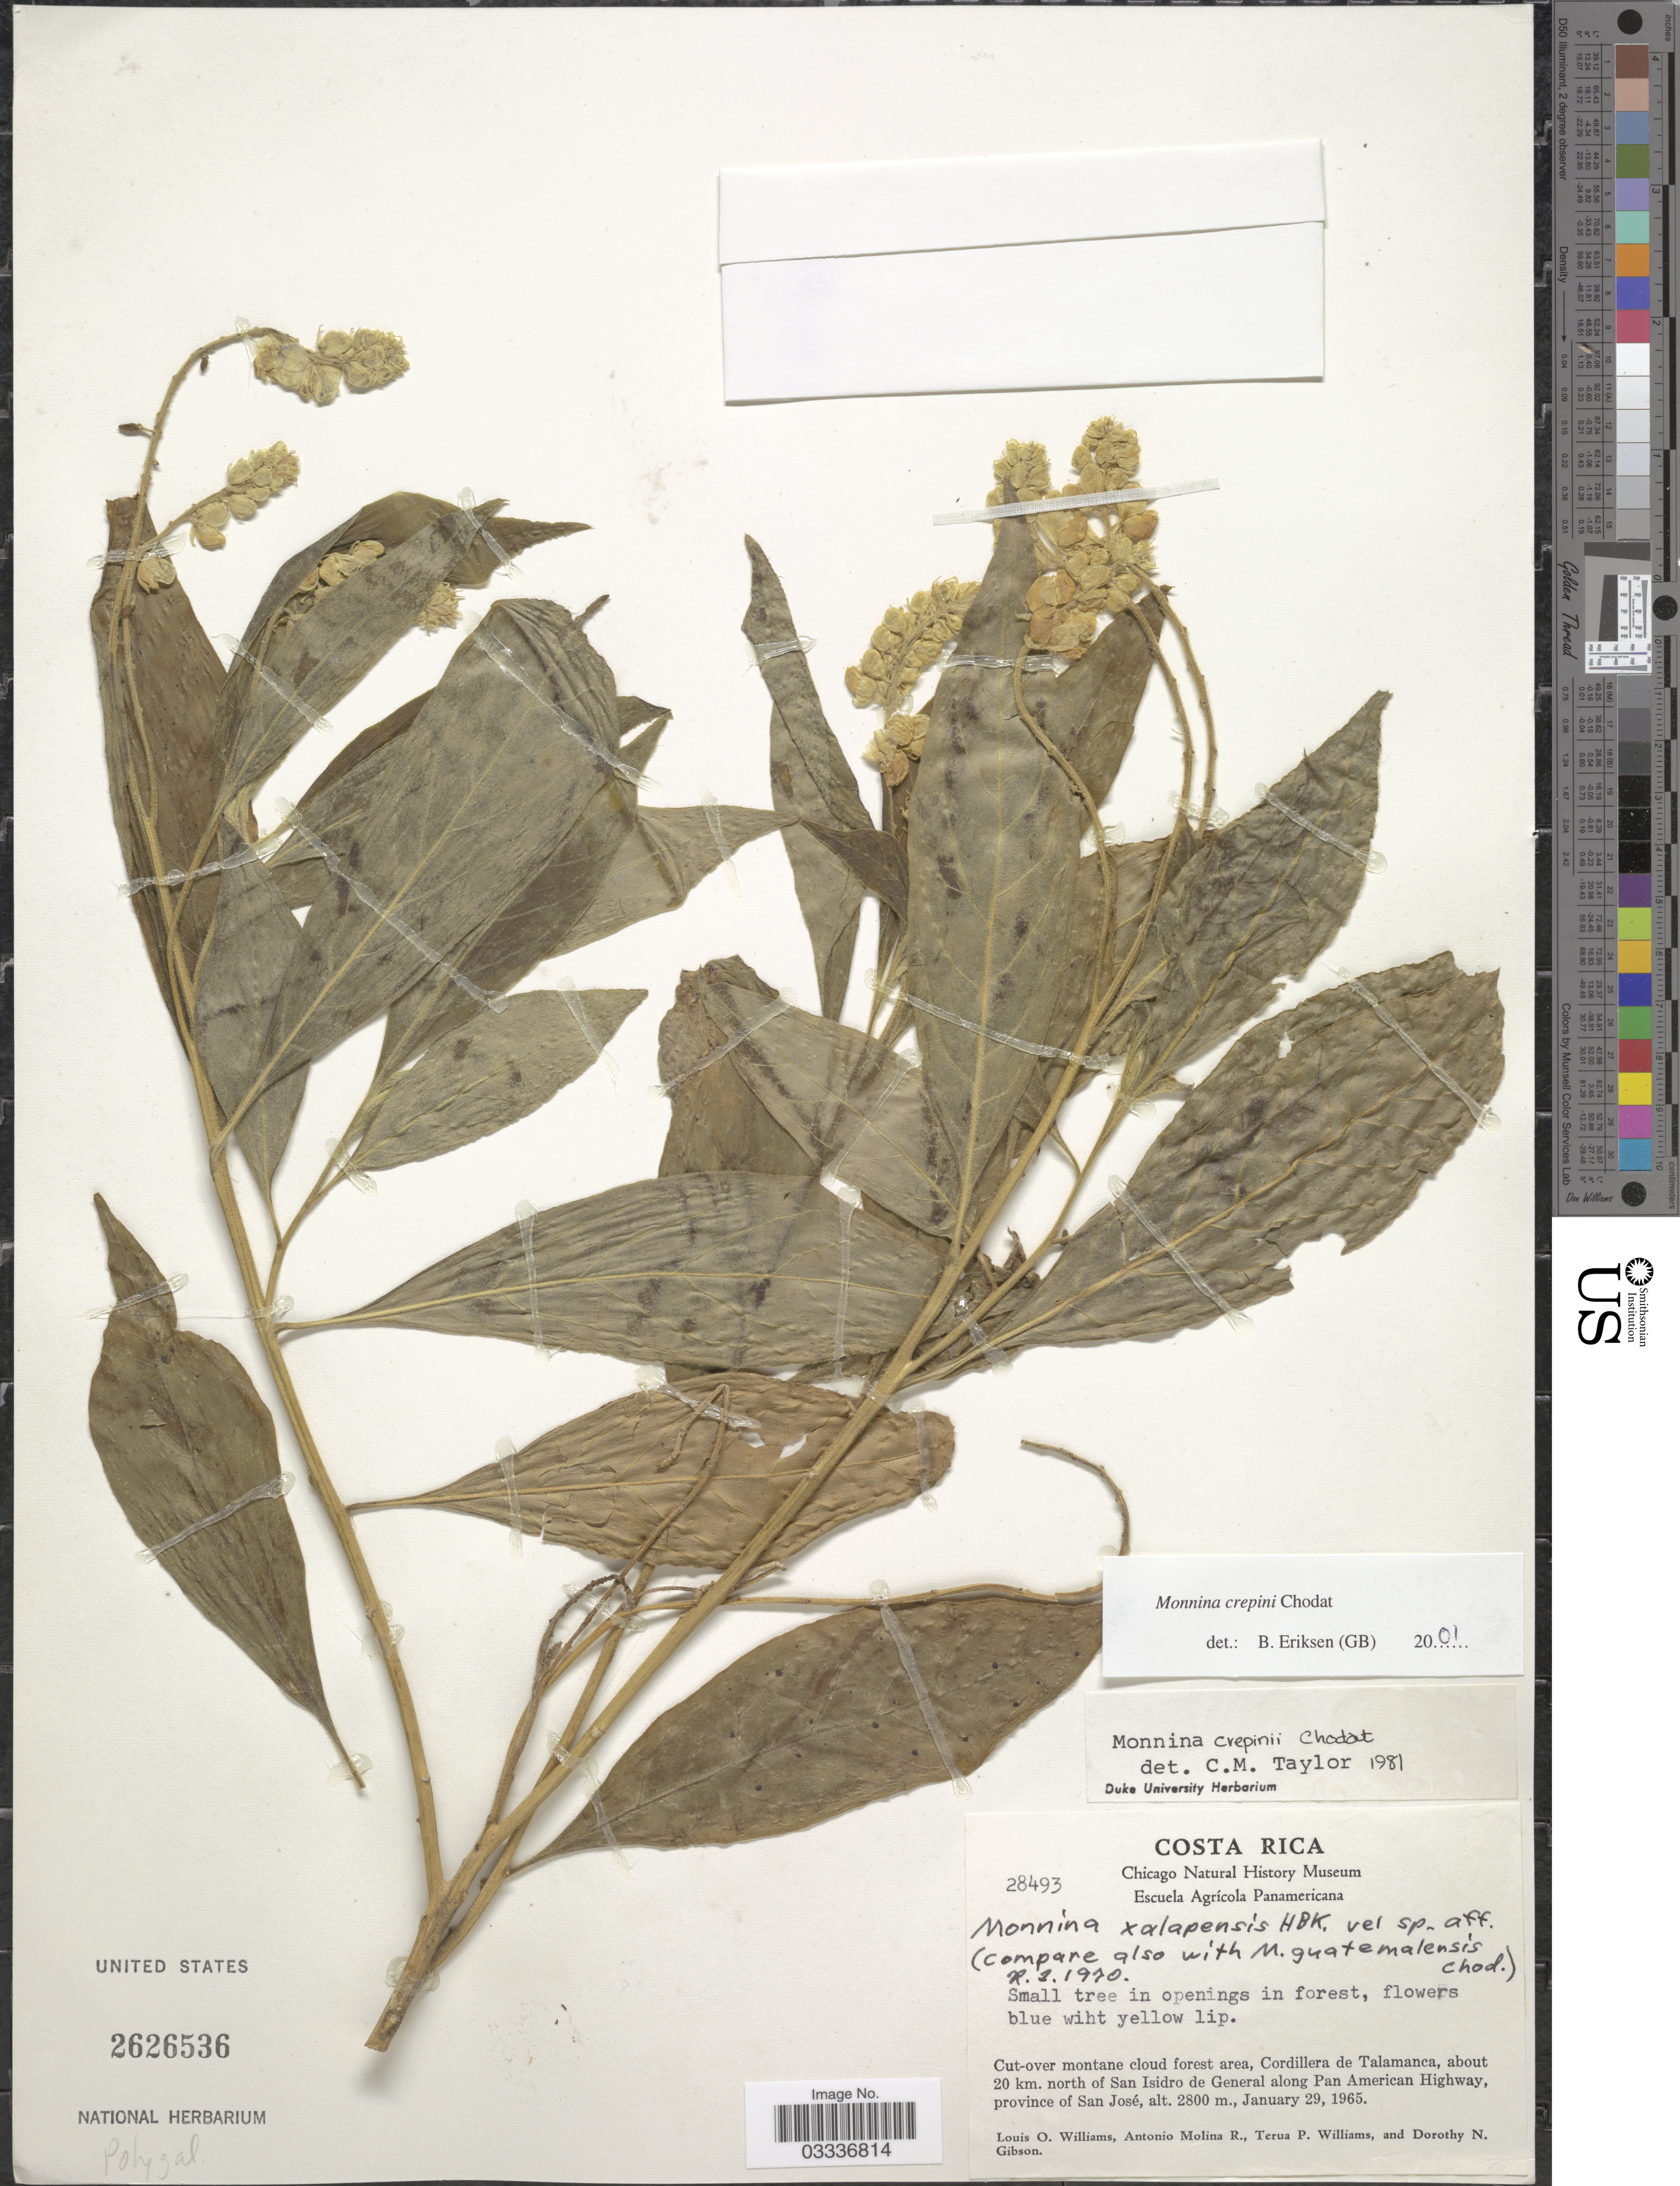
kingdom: Plantae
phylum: Tracheophyta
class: Magnoliopsida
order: Fabales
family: Polygalaceae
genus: Monnina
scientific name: Monnina crepinii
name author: Chodat ex Durand & Pittier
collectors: L. O. Williams, A. Molina R., T. Williams & D. N. Gibson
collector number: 28493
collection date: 1965-01-29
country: Costa Rica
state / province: San José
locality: Cordillera de Talamanca, about 20 km. north of San Isidro de General along Pan American Highway.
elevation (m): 2800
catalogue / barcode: US 2626536